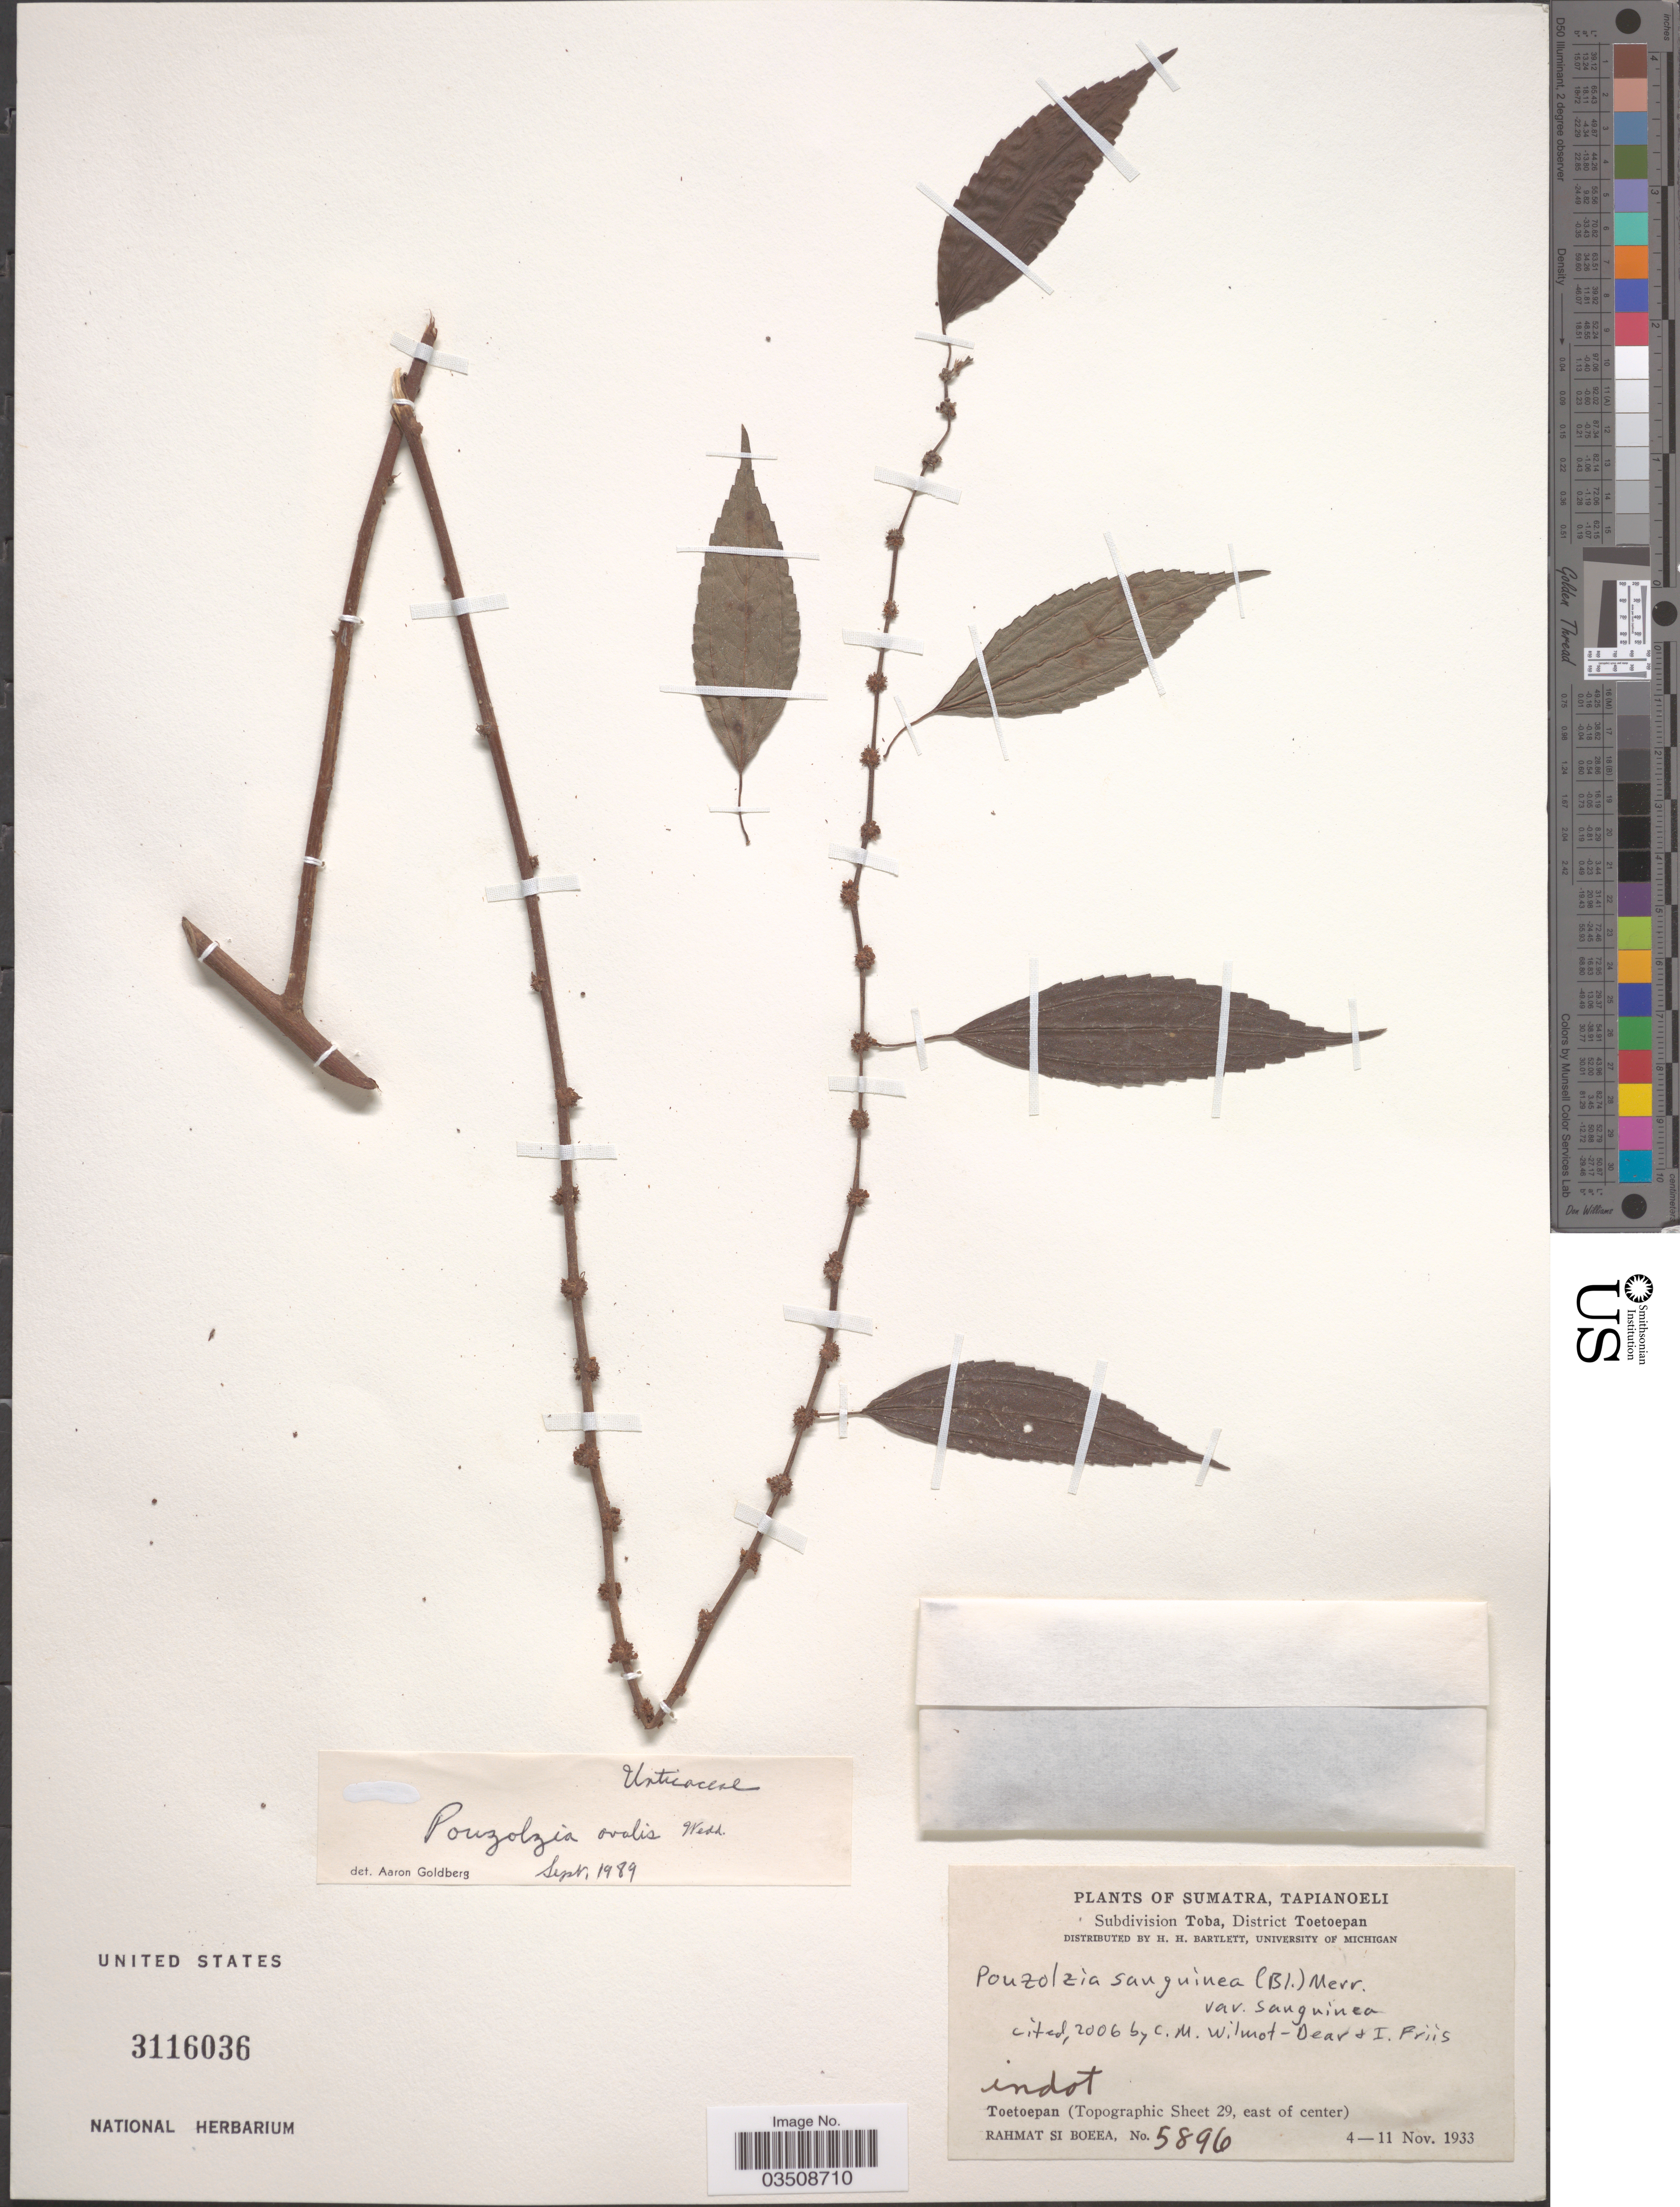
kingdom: Plantae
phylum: Tracheophyta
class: Magnoliopsida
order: Rosales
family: Urticaceae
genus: Pouzolzia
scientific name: Pouzolzia sanguinea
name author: (Blume) Merr.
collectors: Rahmat Si Boeea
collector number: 5896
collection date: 1933-11-04/1933-11-11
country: Indonesia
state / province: Sumatra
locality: Tapianoeli. Subdivision Toba, District Toetoepan. Indot [unsure placement]. Toetoepan (Topographic Sheet 29, east of center).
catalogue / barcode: US 3116036